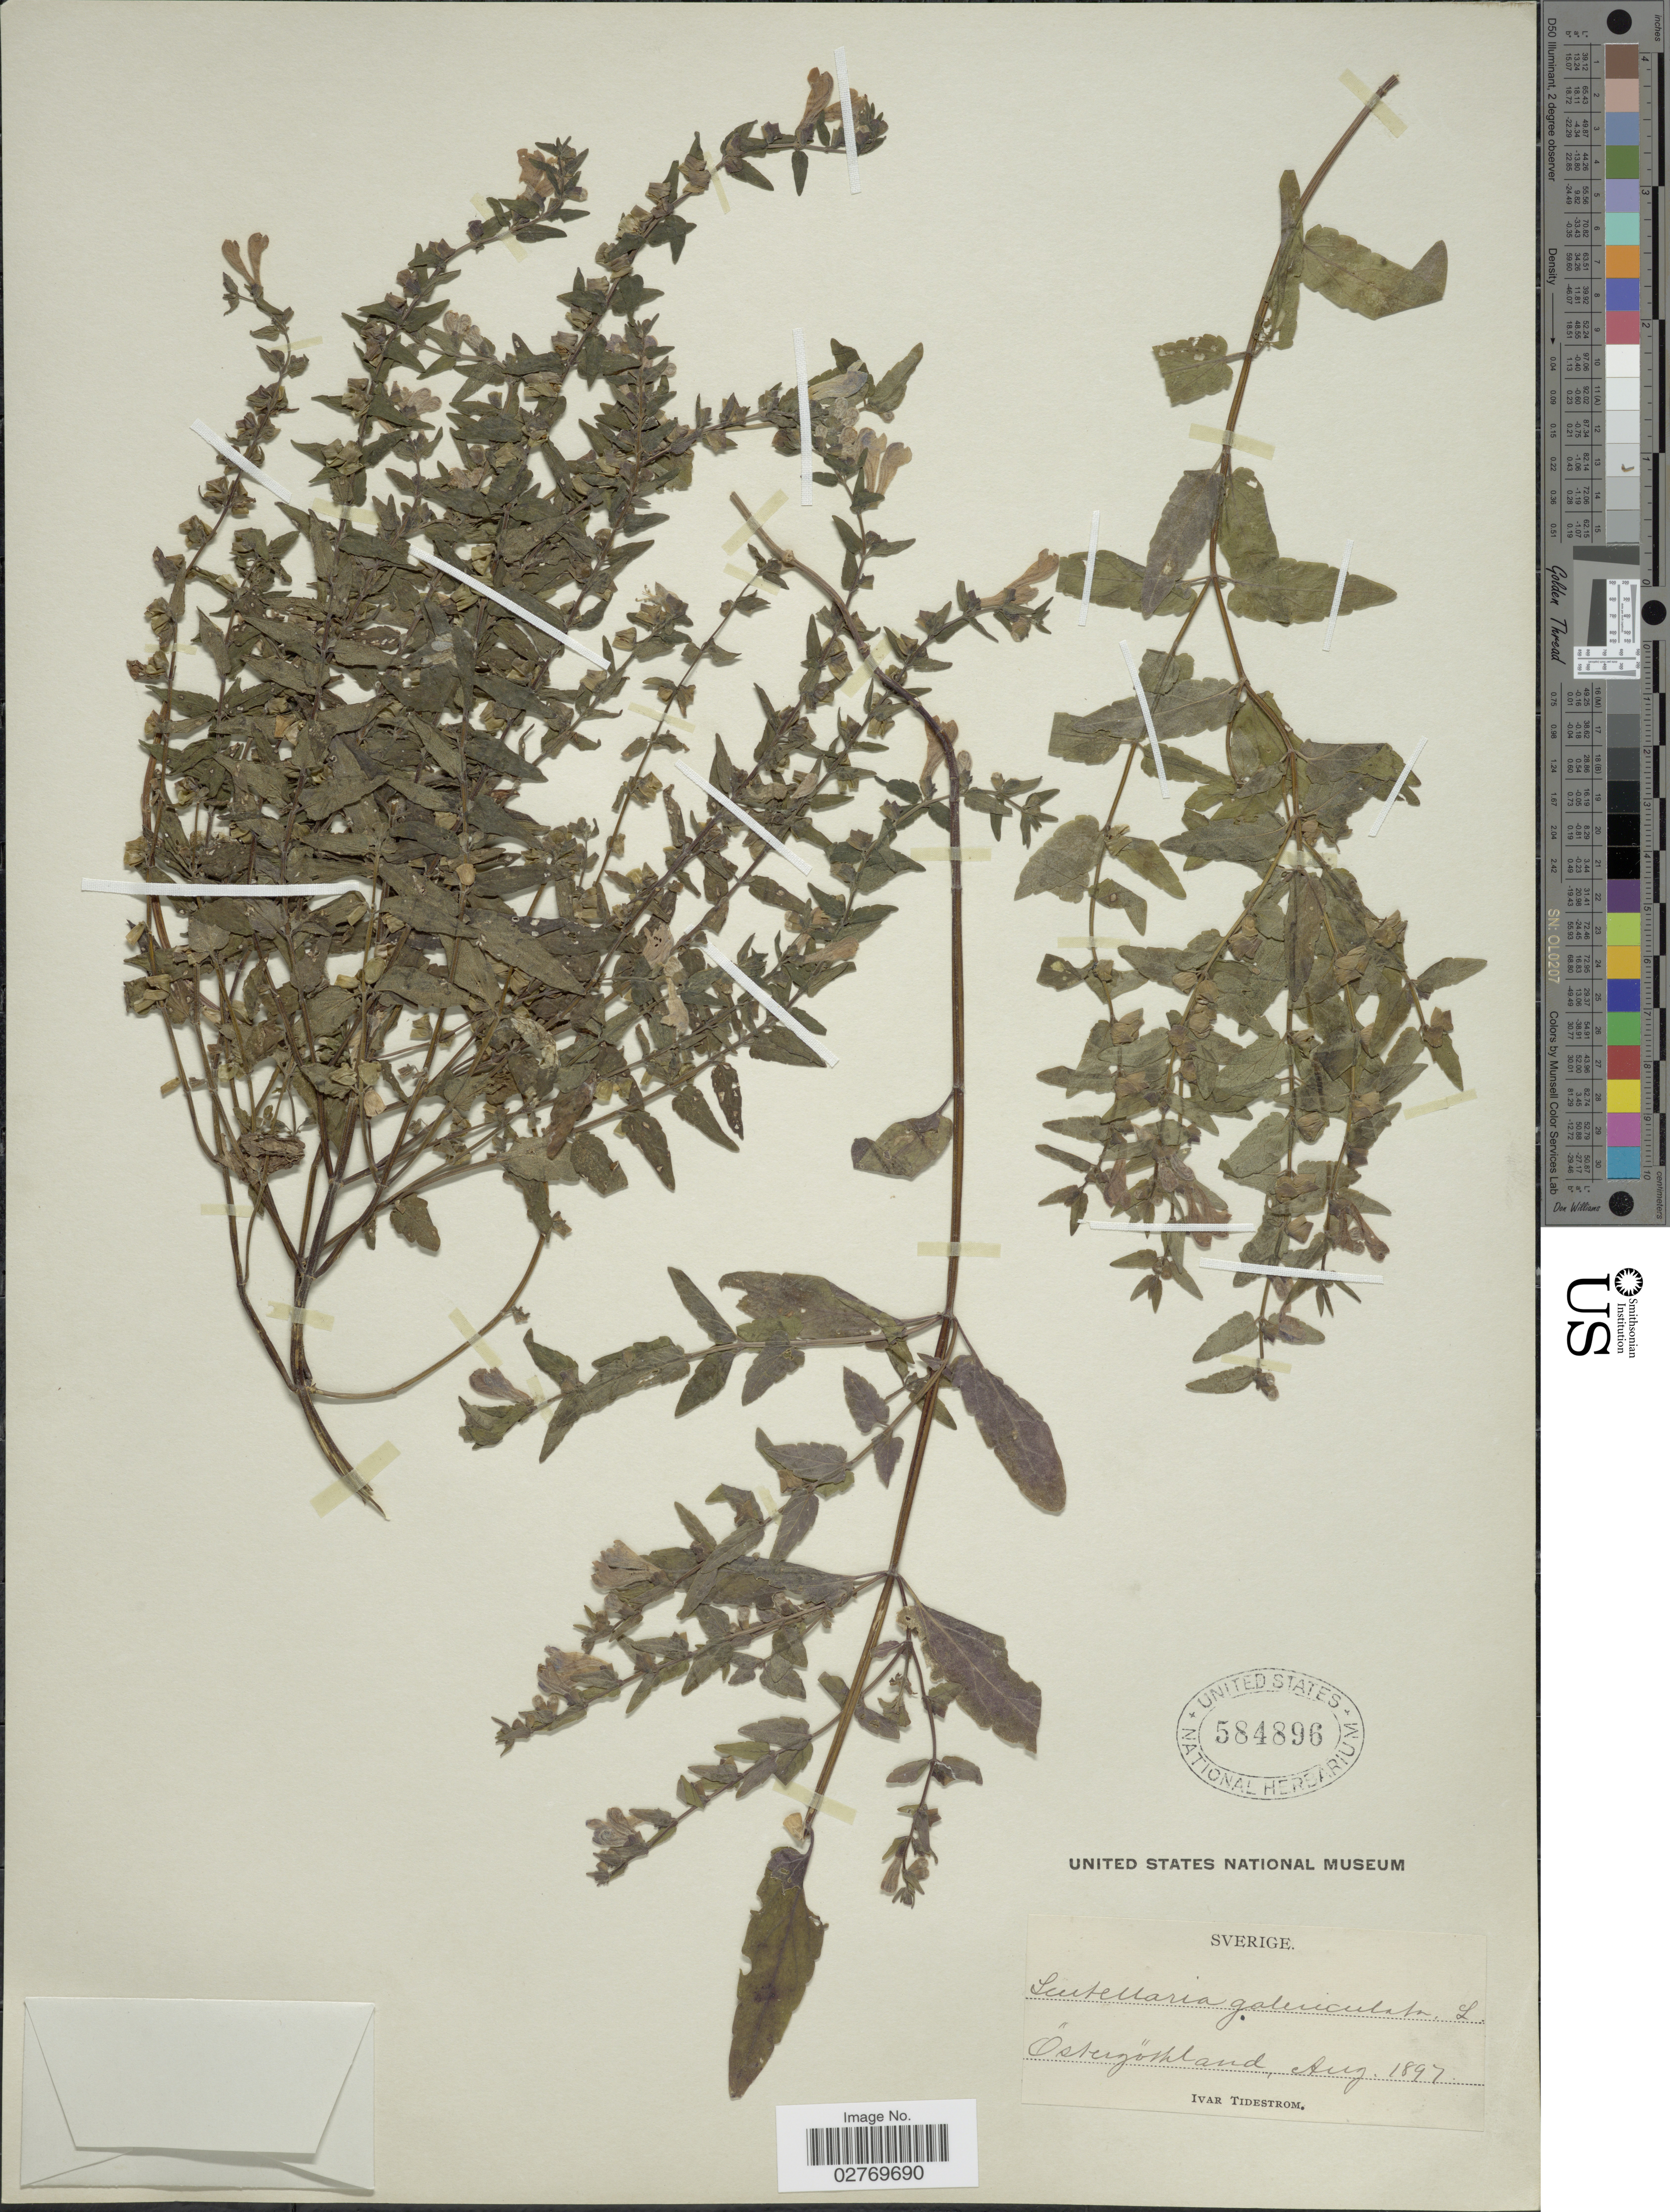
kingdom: Plantae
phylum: Tracheophyta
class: Magnoliopsida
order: Lamiales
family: Lamiaceae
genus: Scutellaria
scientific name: Scutellaria galericulata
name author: L.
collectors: I. F. Tidestrom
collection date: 1897-08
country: Sweden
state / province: Östergötland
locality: Östergöthland.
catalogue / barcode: US 584896